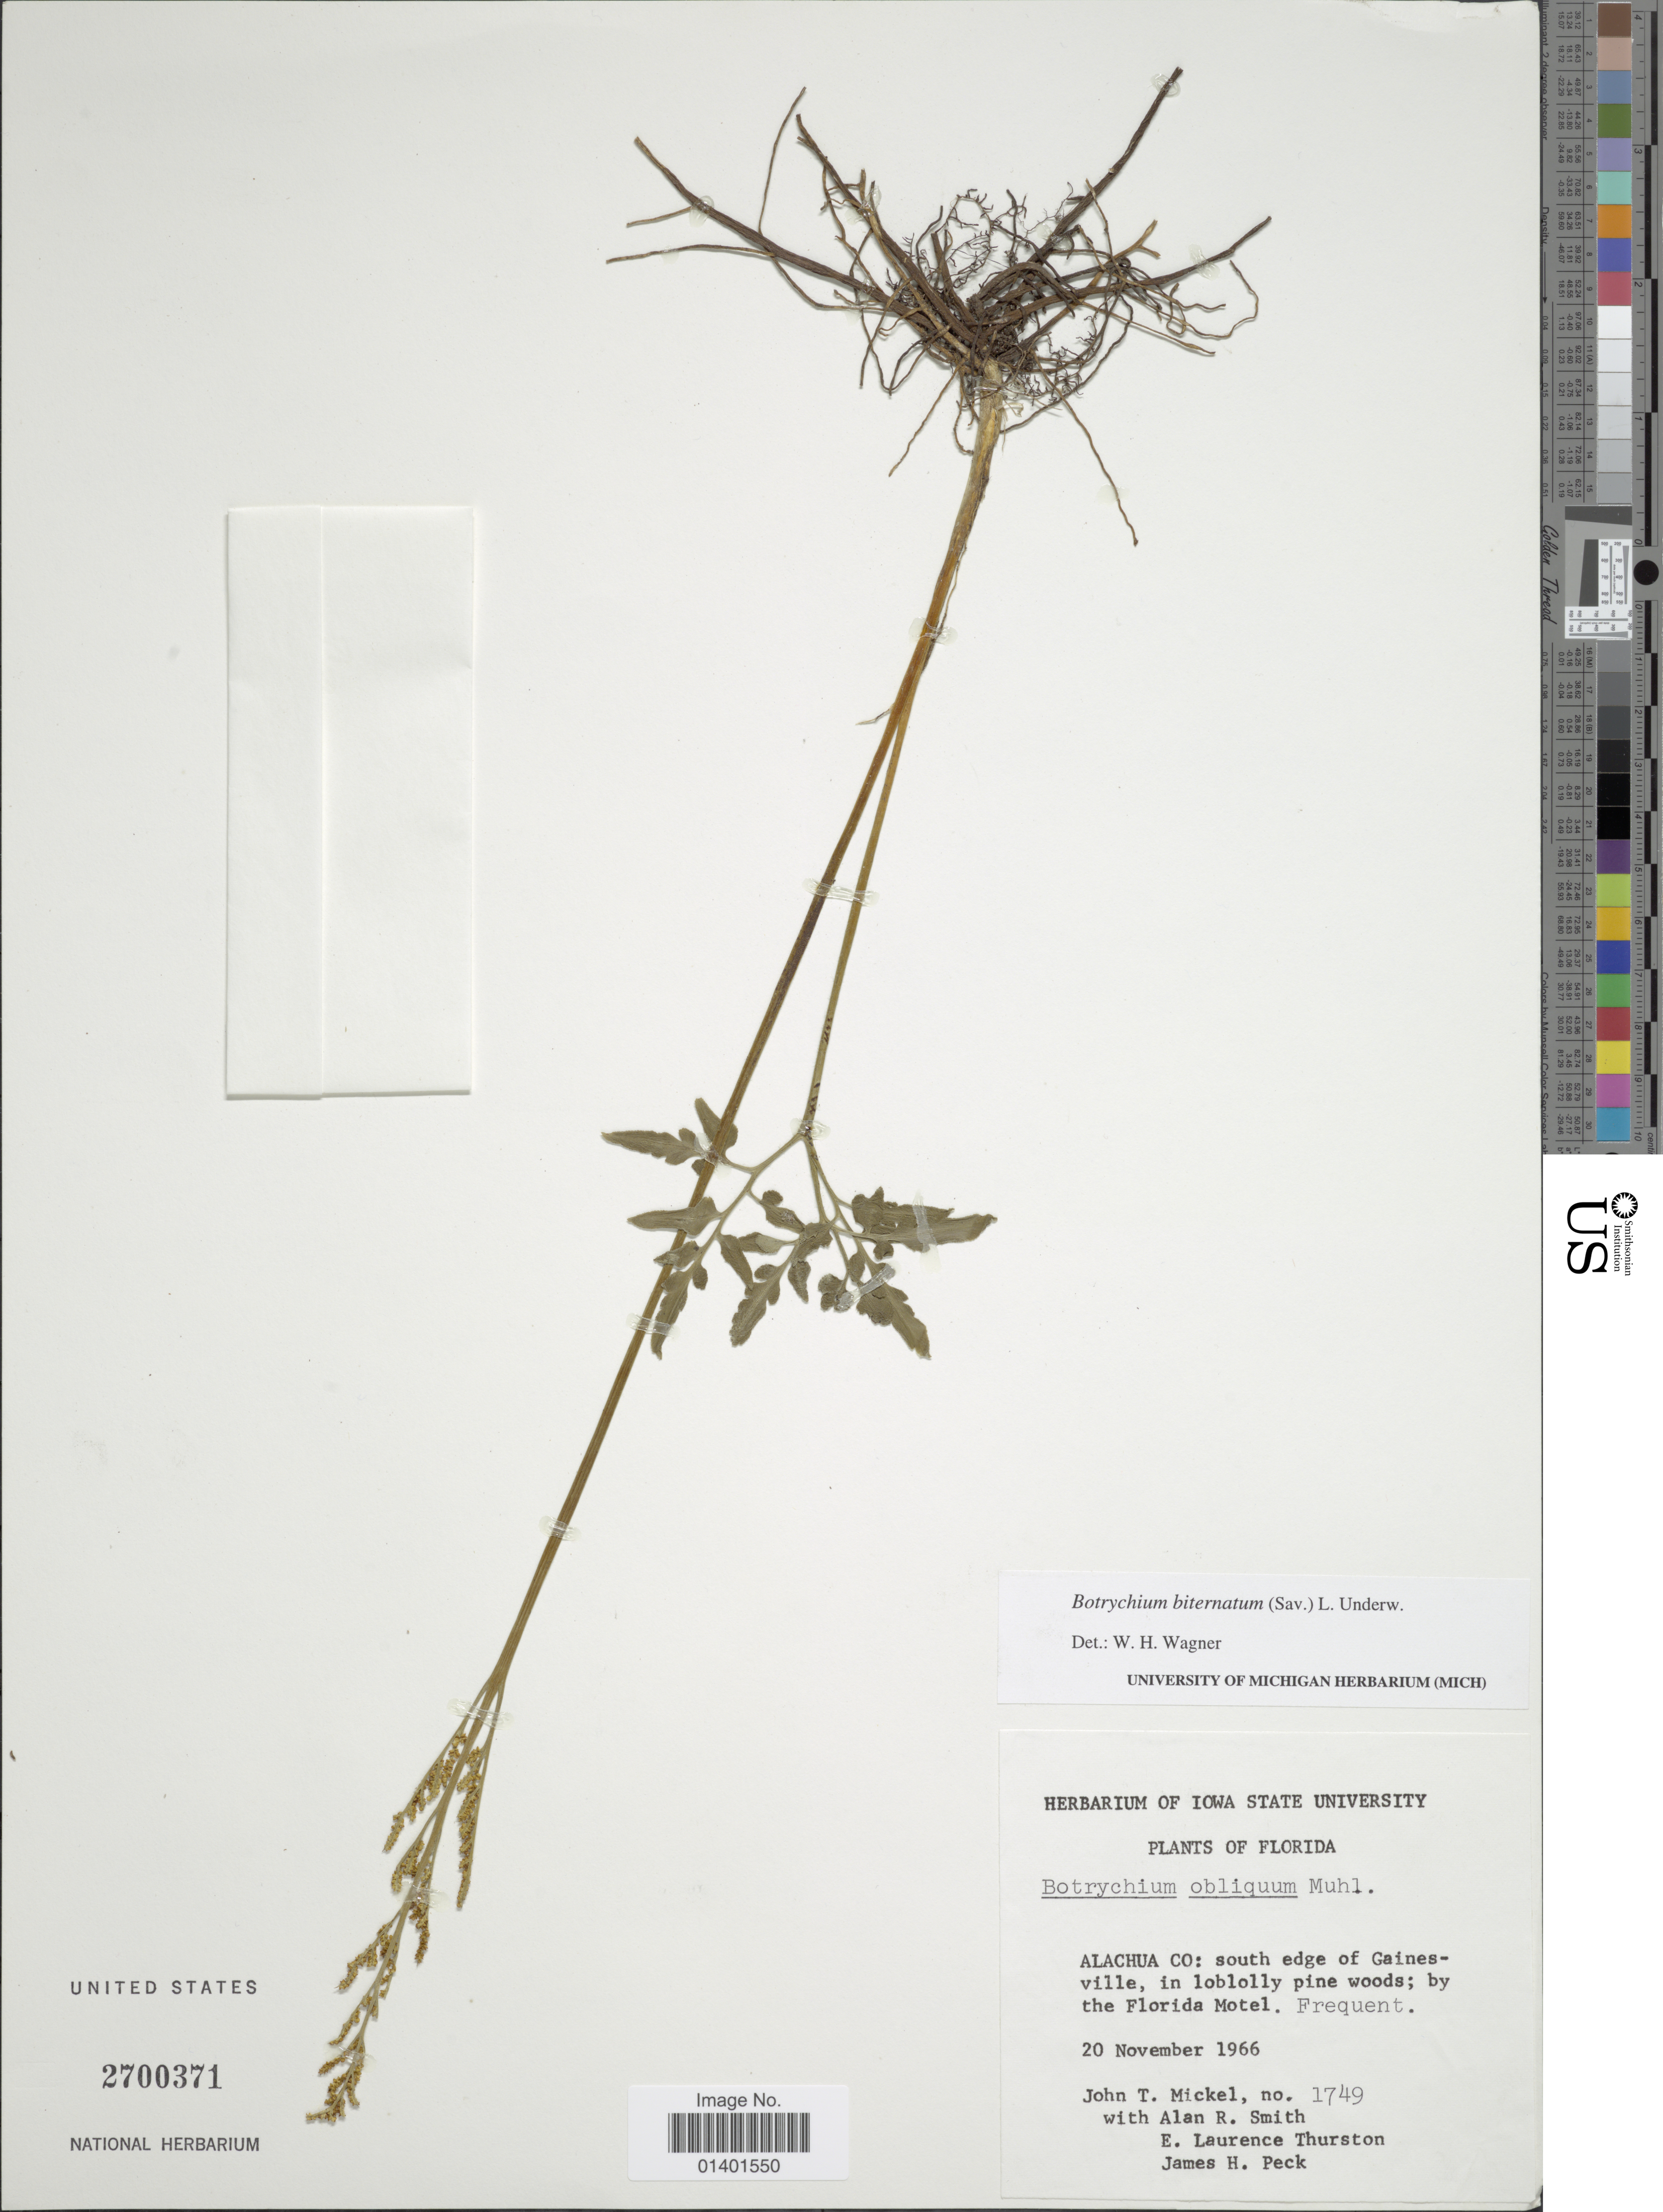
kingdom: Plantae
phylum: Tracheophyta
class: Polypodiopsida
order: Ophioglossales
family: Ophioglossaceae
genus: Botrychium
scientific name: Botrychium biternatum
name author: (Sav.) Underw.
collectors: J. T. Mickel, A. R. Smith, E. Thurston & J. H. Peck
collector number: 1749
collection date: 1966-11-20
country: United States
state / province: Florida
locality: Alachua Co: south edge of Gainesville, in loblolly pine woods; by the Florida Motel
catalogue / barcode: US 2700371